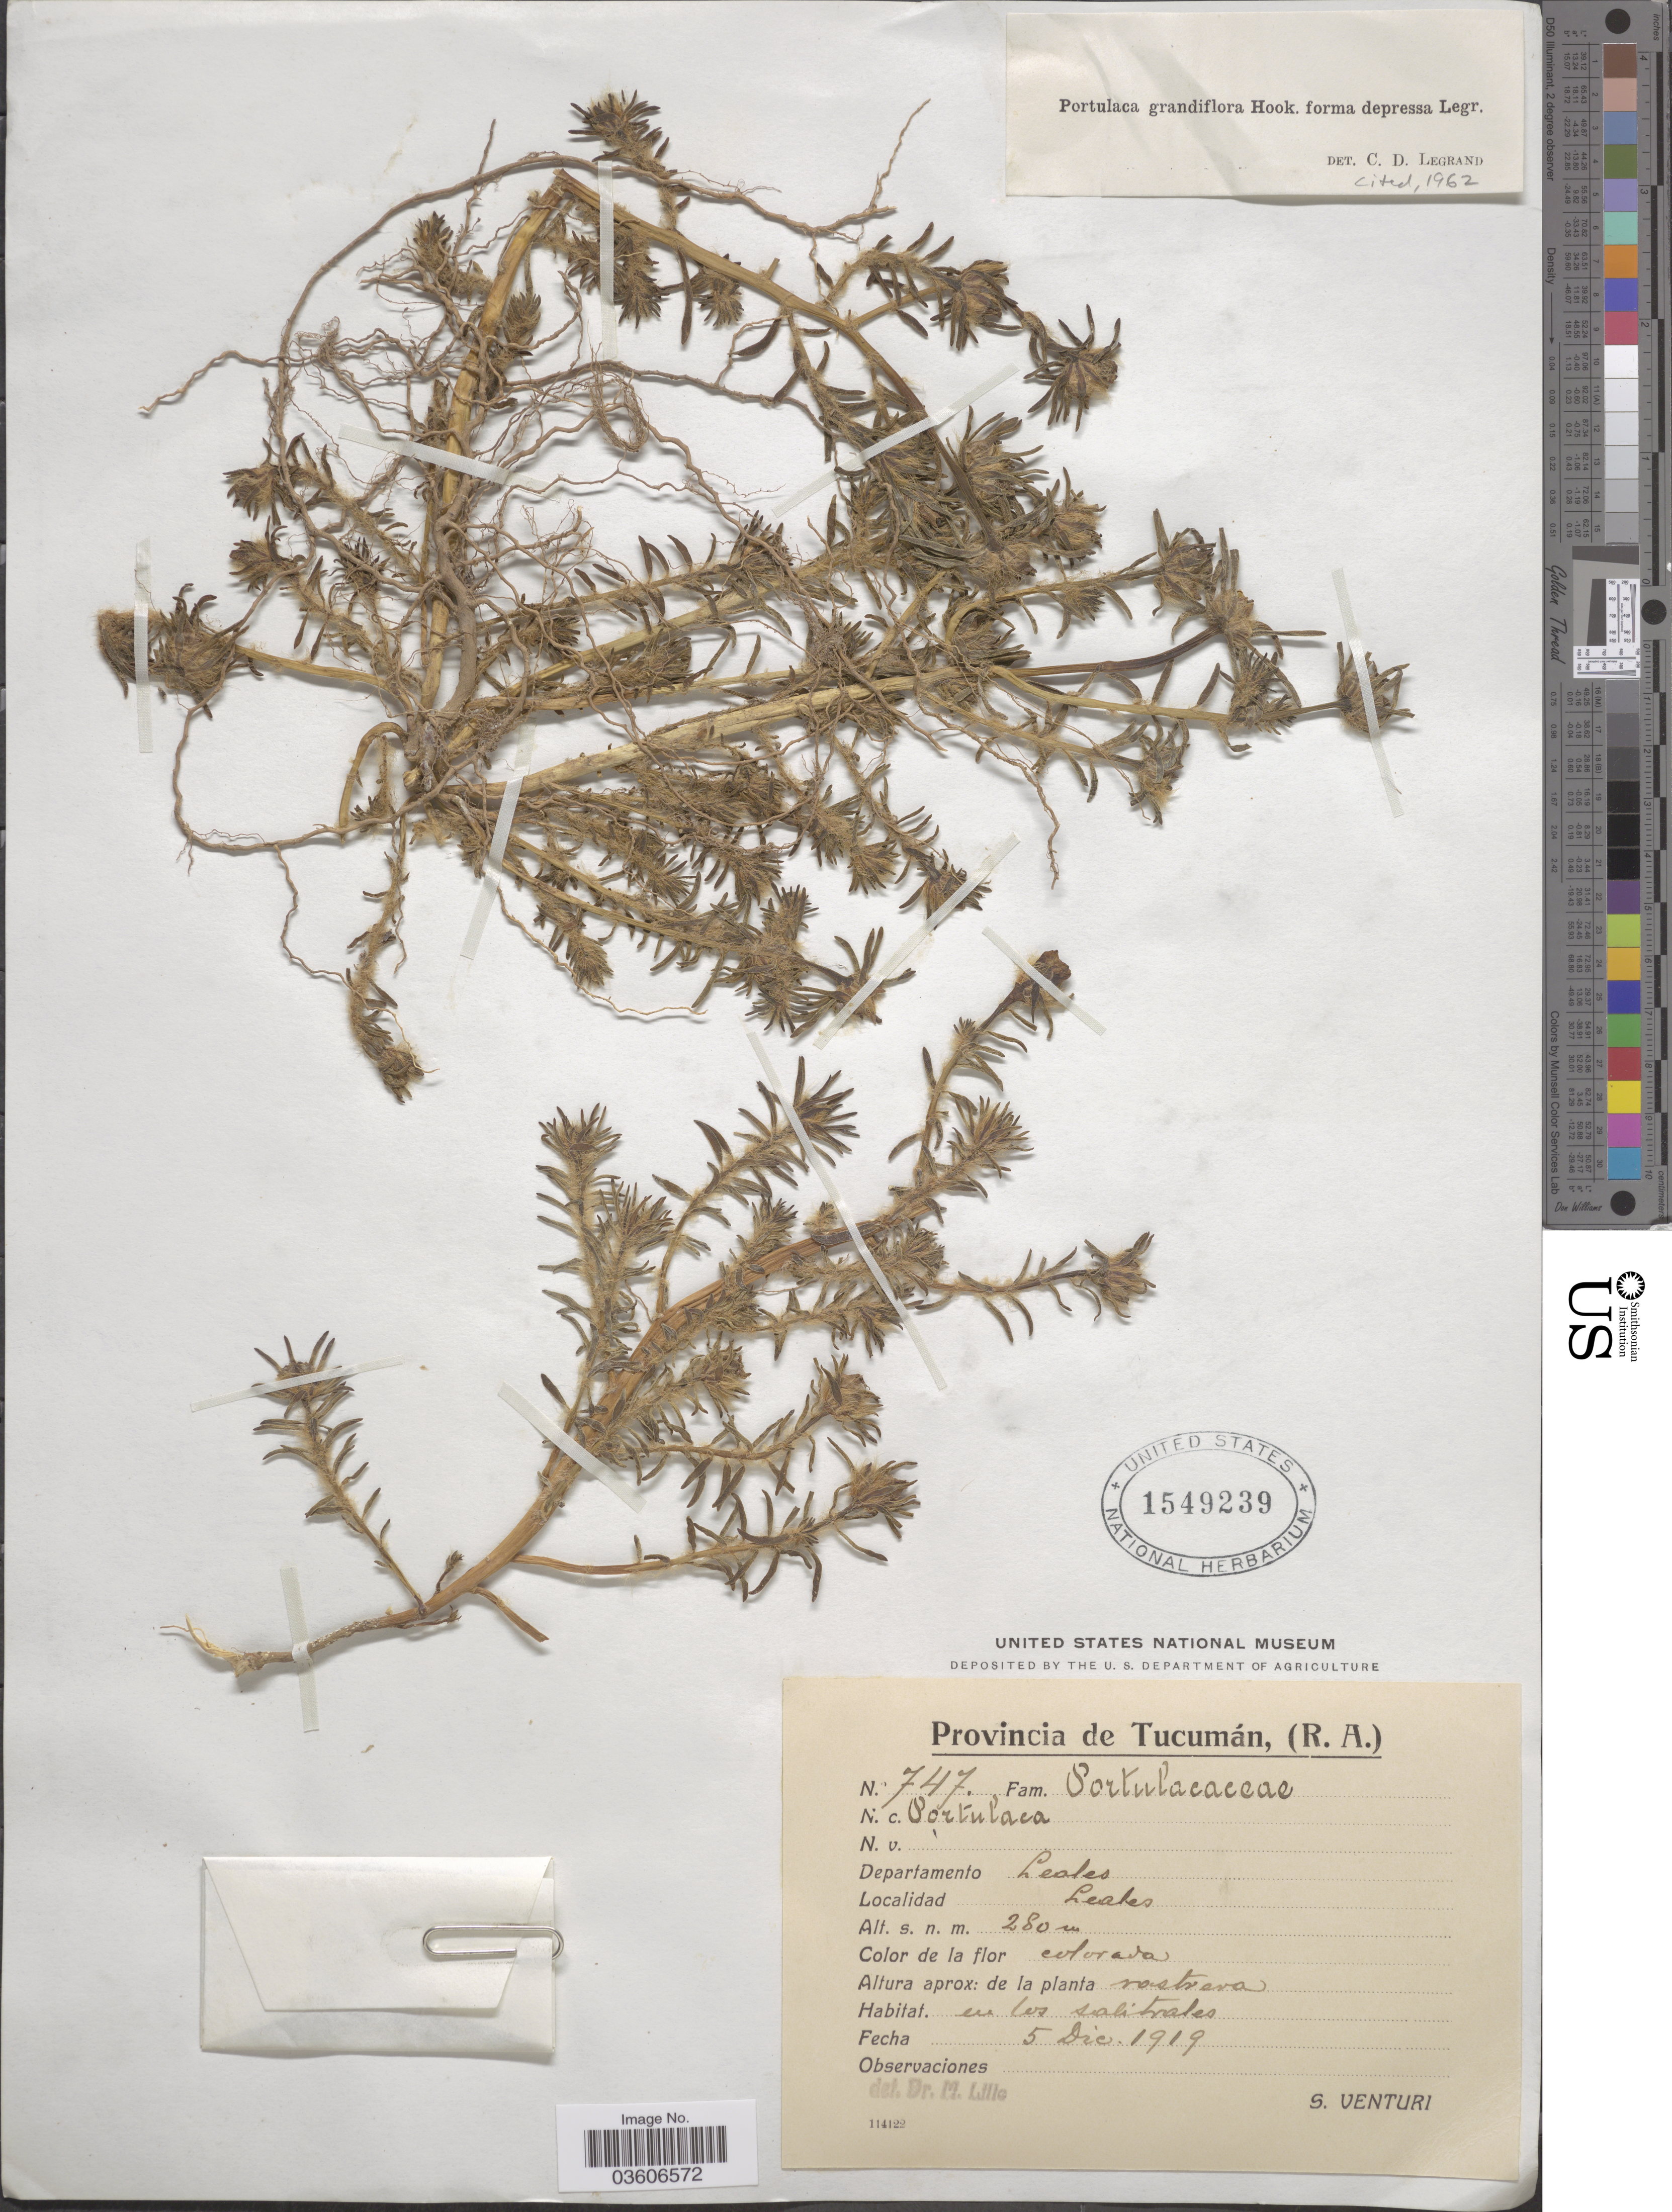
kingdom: Plantae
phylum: Tracheophyta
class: Magnoliopsida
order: Caryophyllales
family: Portulacaceae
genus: Portulaca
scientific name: Portulaca grandiflora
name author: Hook.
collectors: S. Venturi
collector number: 747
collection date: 1919-12-05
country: Argentina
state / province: Tucuman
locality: Departamento Leales. Leales.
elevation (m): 280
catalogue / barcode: US 1549239